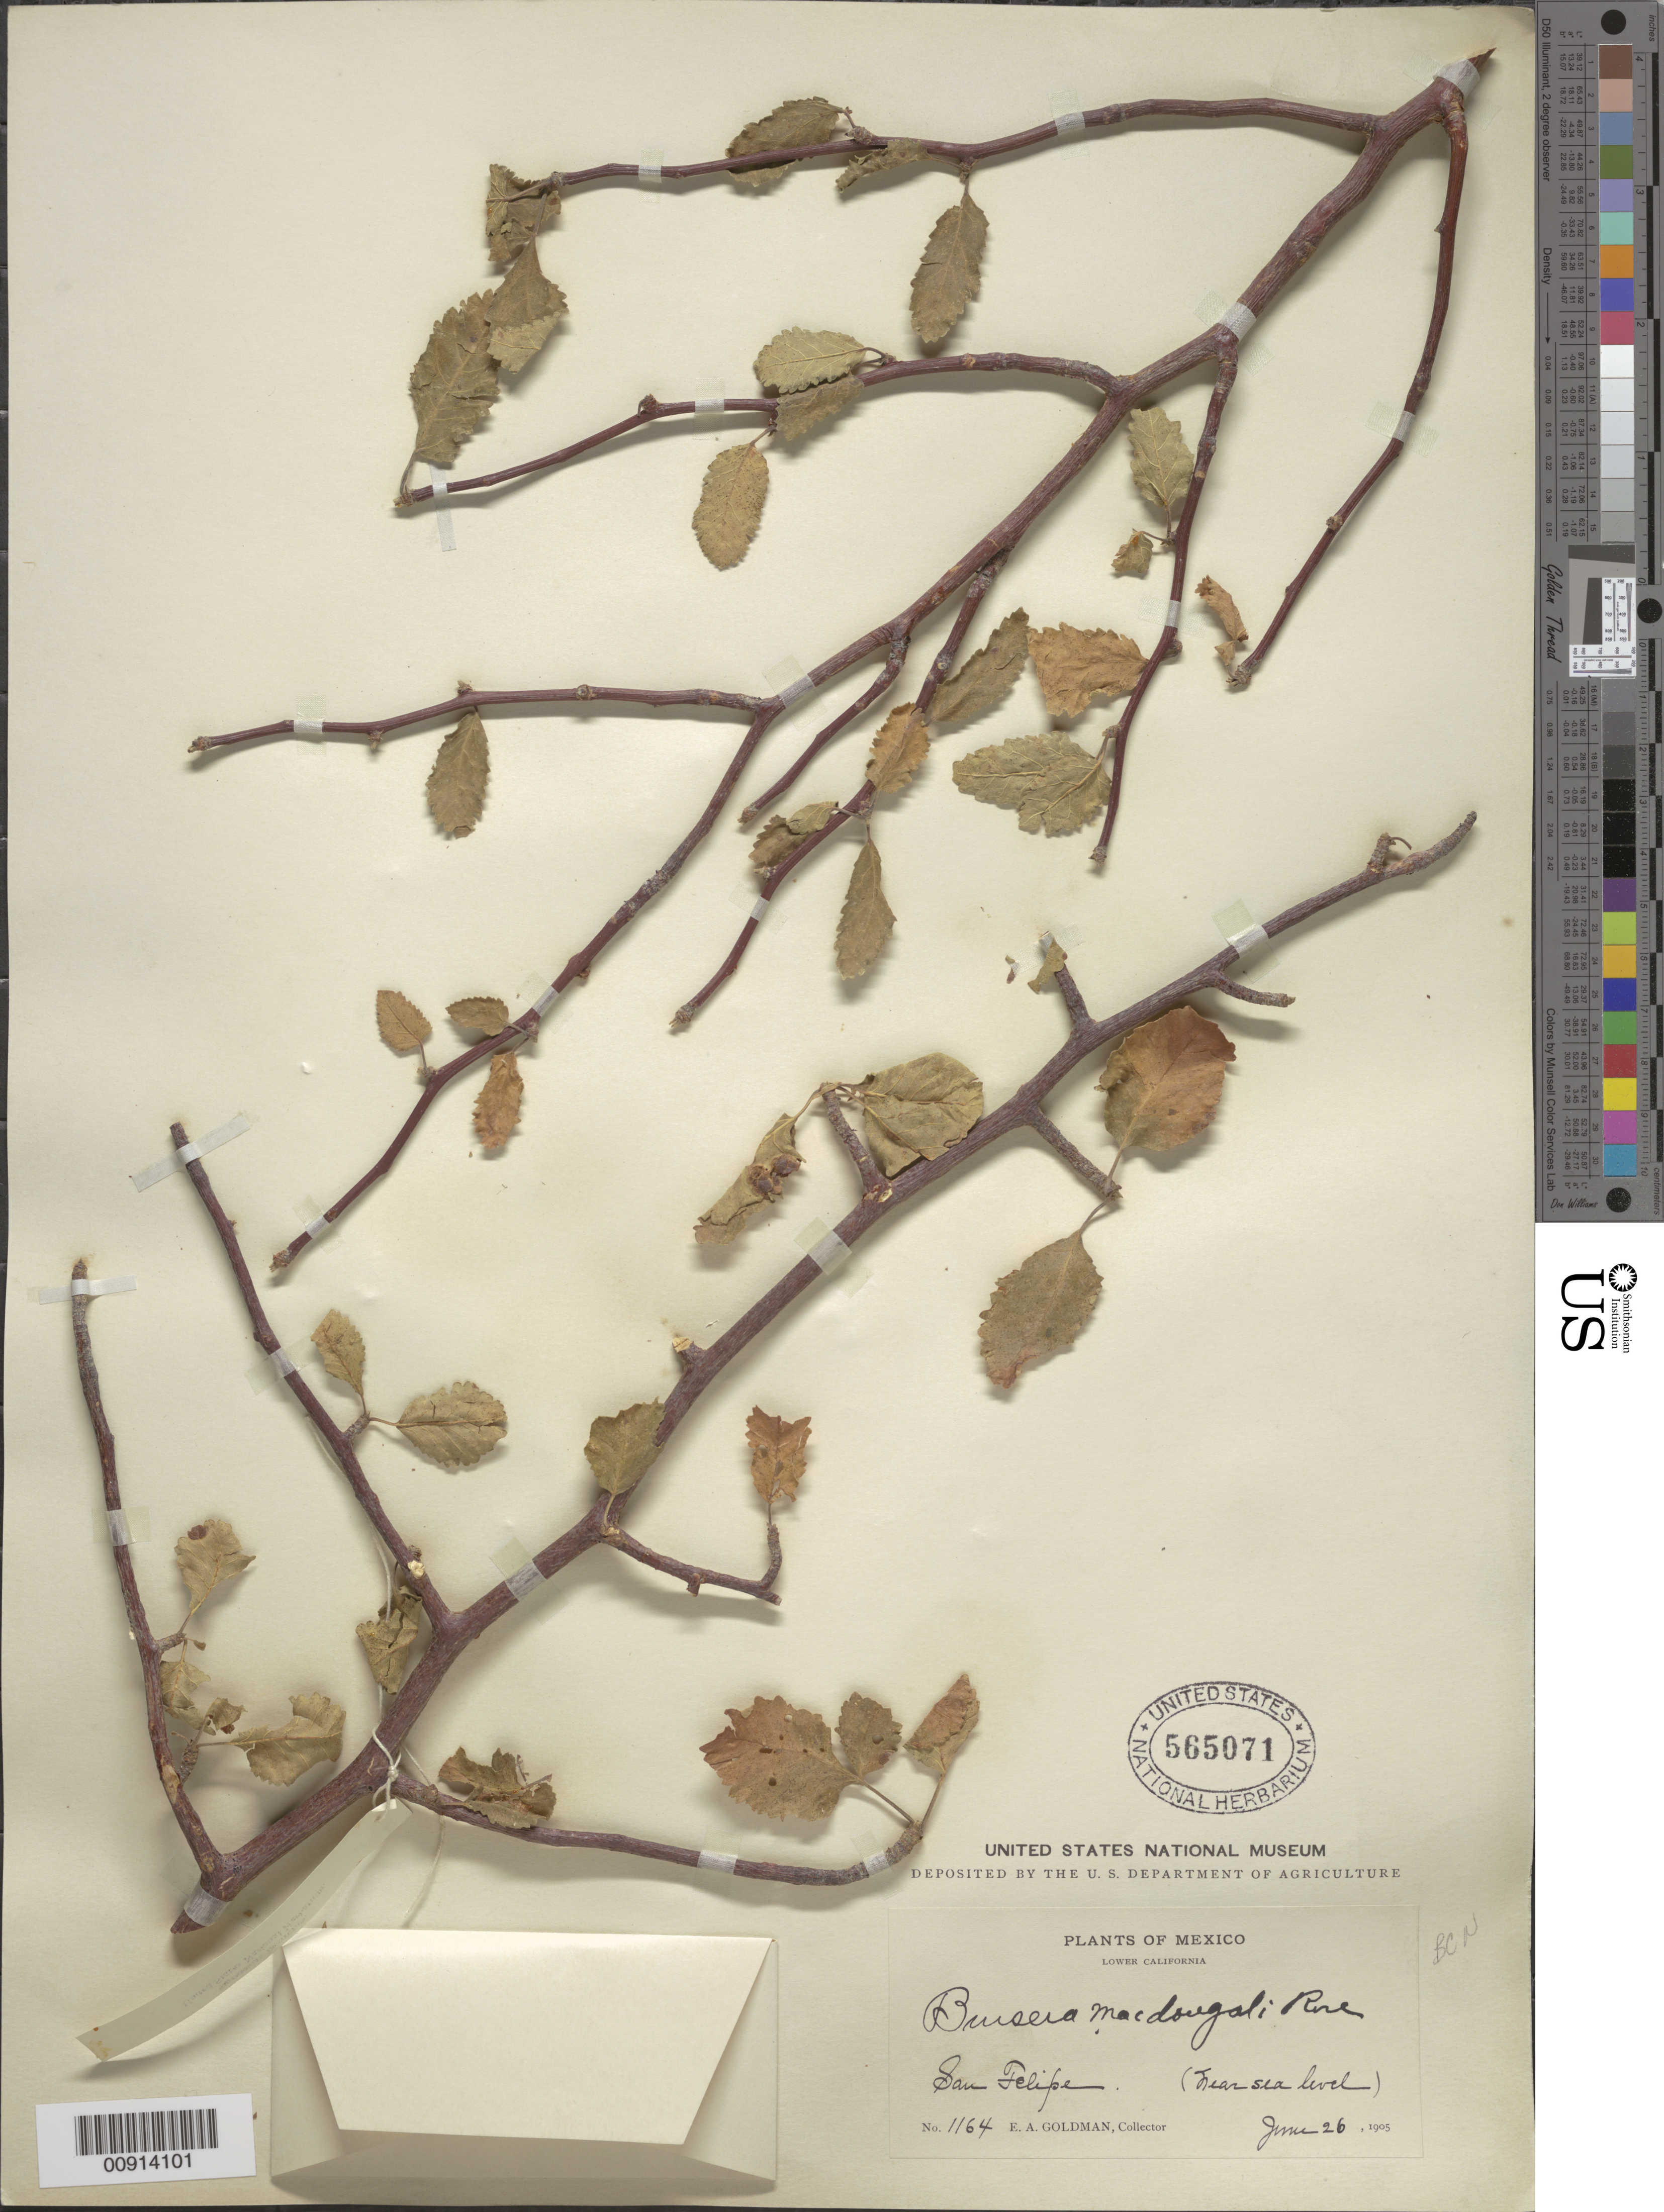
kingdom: Plantae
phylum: Tracheophyta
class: Magnoliopsida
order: Sapindales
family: Burseraceae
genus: Bursera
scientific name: Bursera hindsiana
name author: (Benth.) Engl.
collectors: E. A. Goldman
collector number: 1164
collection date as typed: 26 Jun 1905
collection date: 1905-06-26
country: Mexico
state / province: Baja California Norte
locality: San Felipe, Lower California.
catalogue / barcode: US 565071